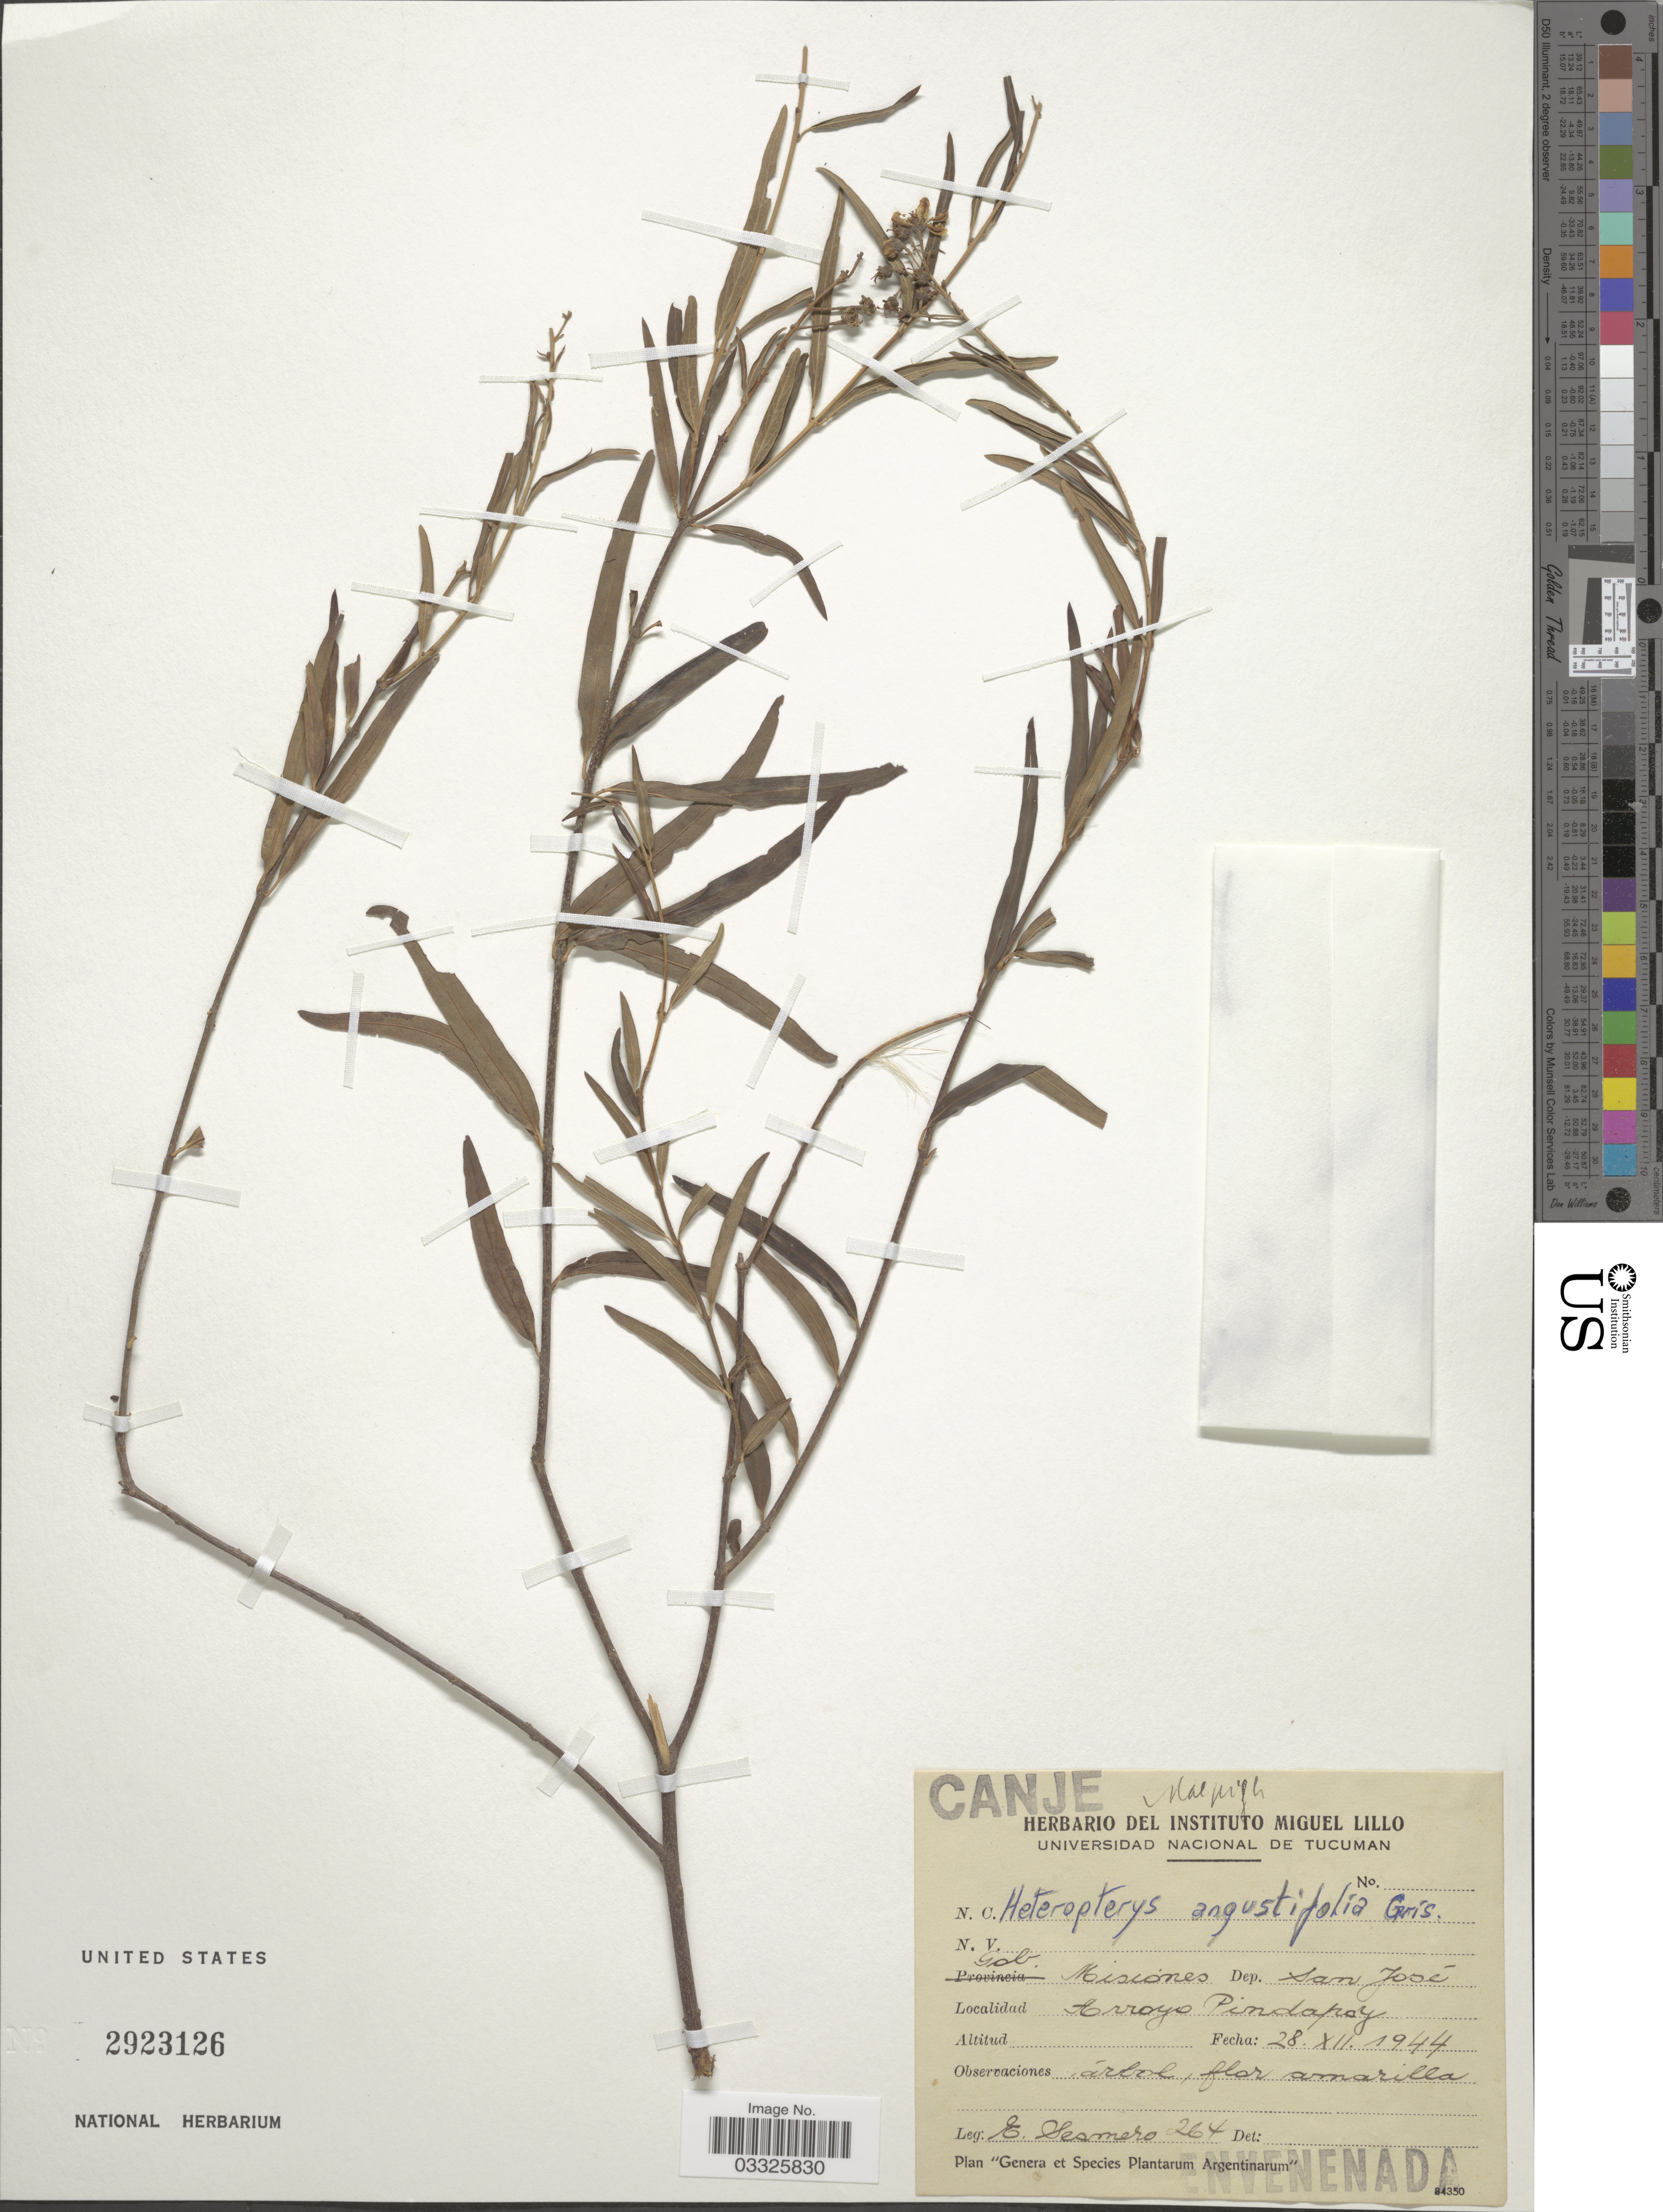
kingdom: Plantae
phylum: Tracheophyta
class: Magnoliopsida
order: Malpighiales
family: Malpighiaceae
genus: Heteropterys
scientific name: Heteropterys angustifolia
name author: Griseb.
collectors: E. Sesmero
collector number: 264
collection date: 1944-12-28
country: Argentina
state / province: Misiones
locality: Gob. Misiones. Dep. San José. Arroyo Pindapoy.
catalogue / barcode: US 2923126